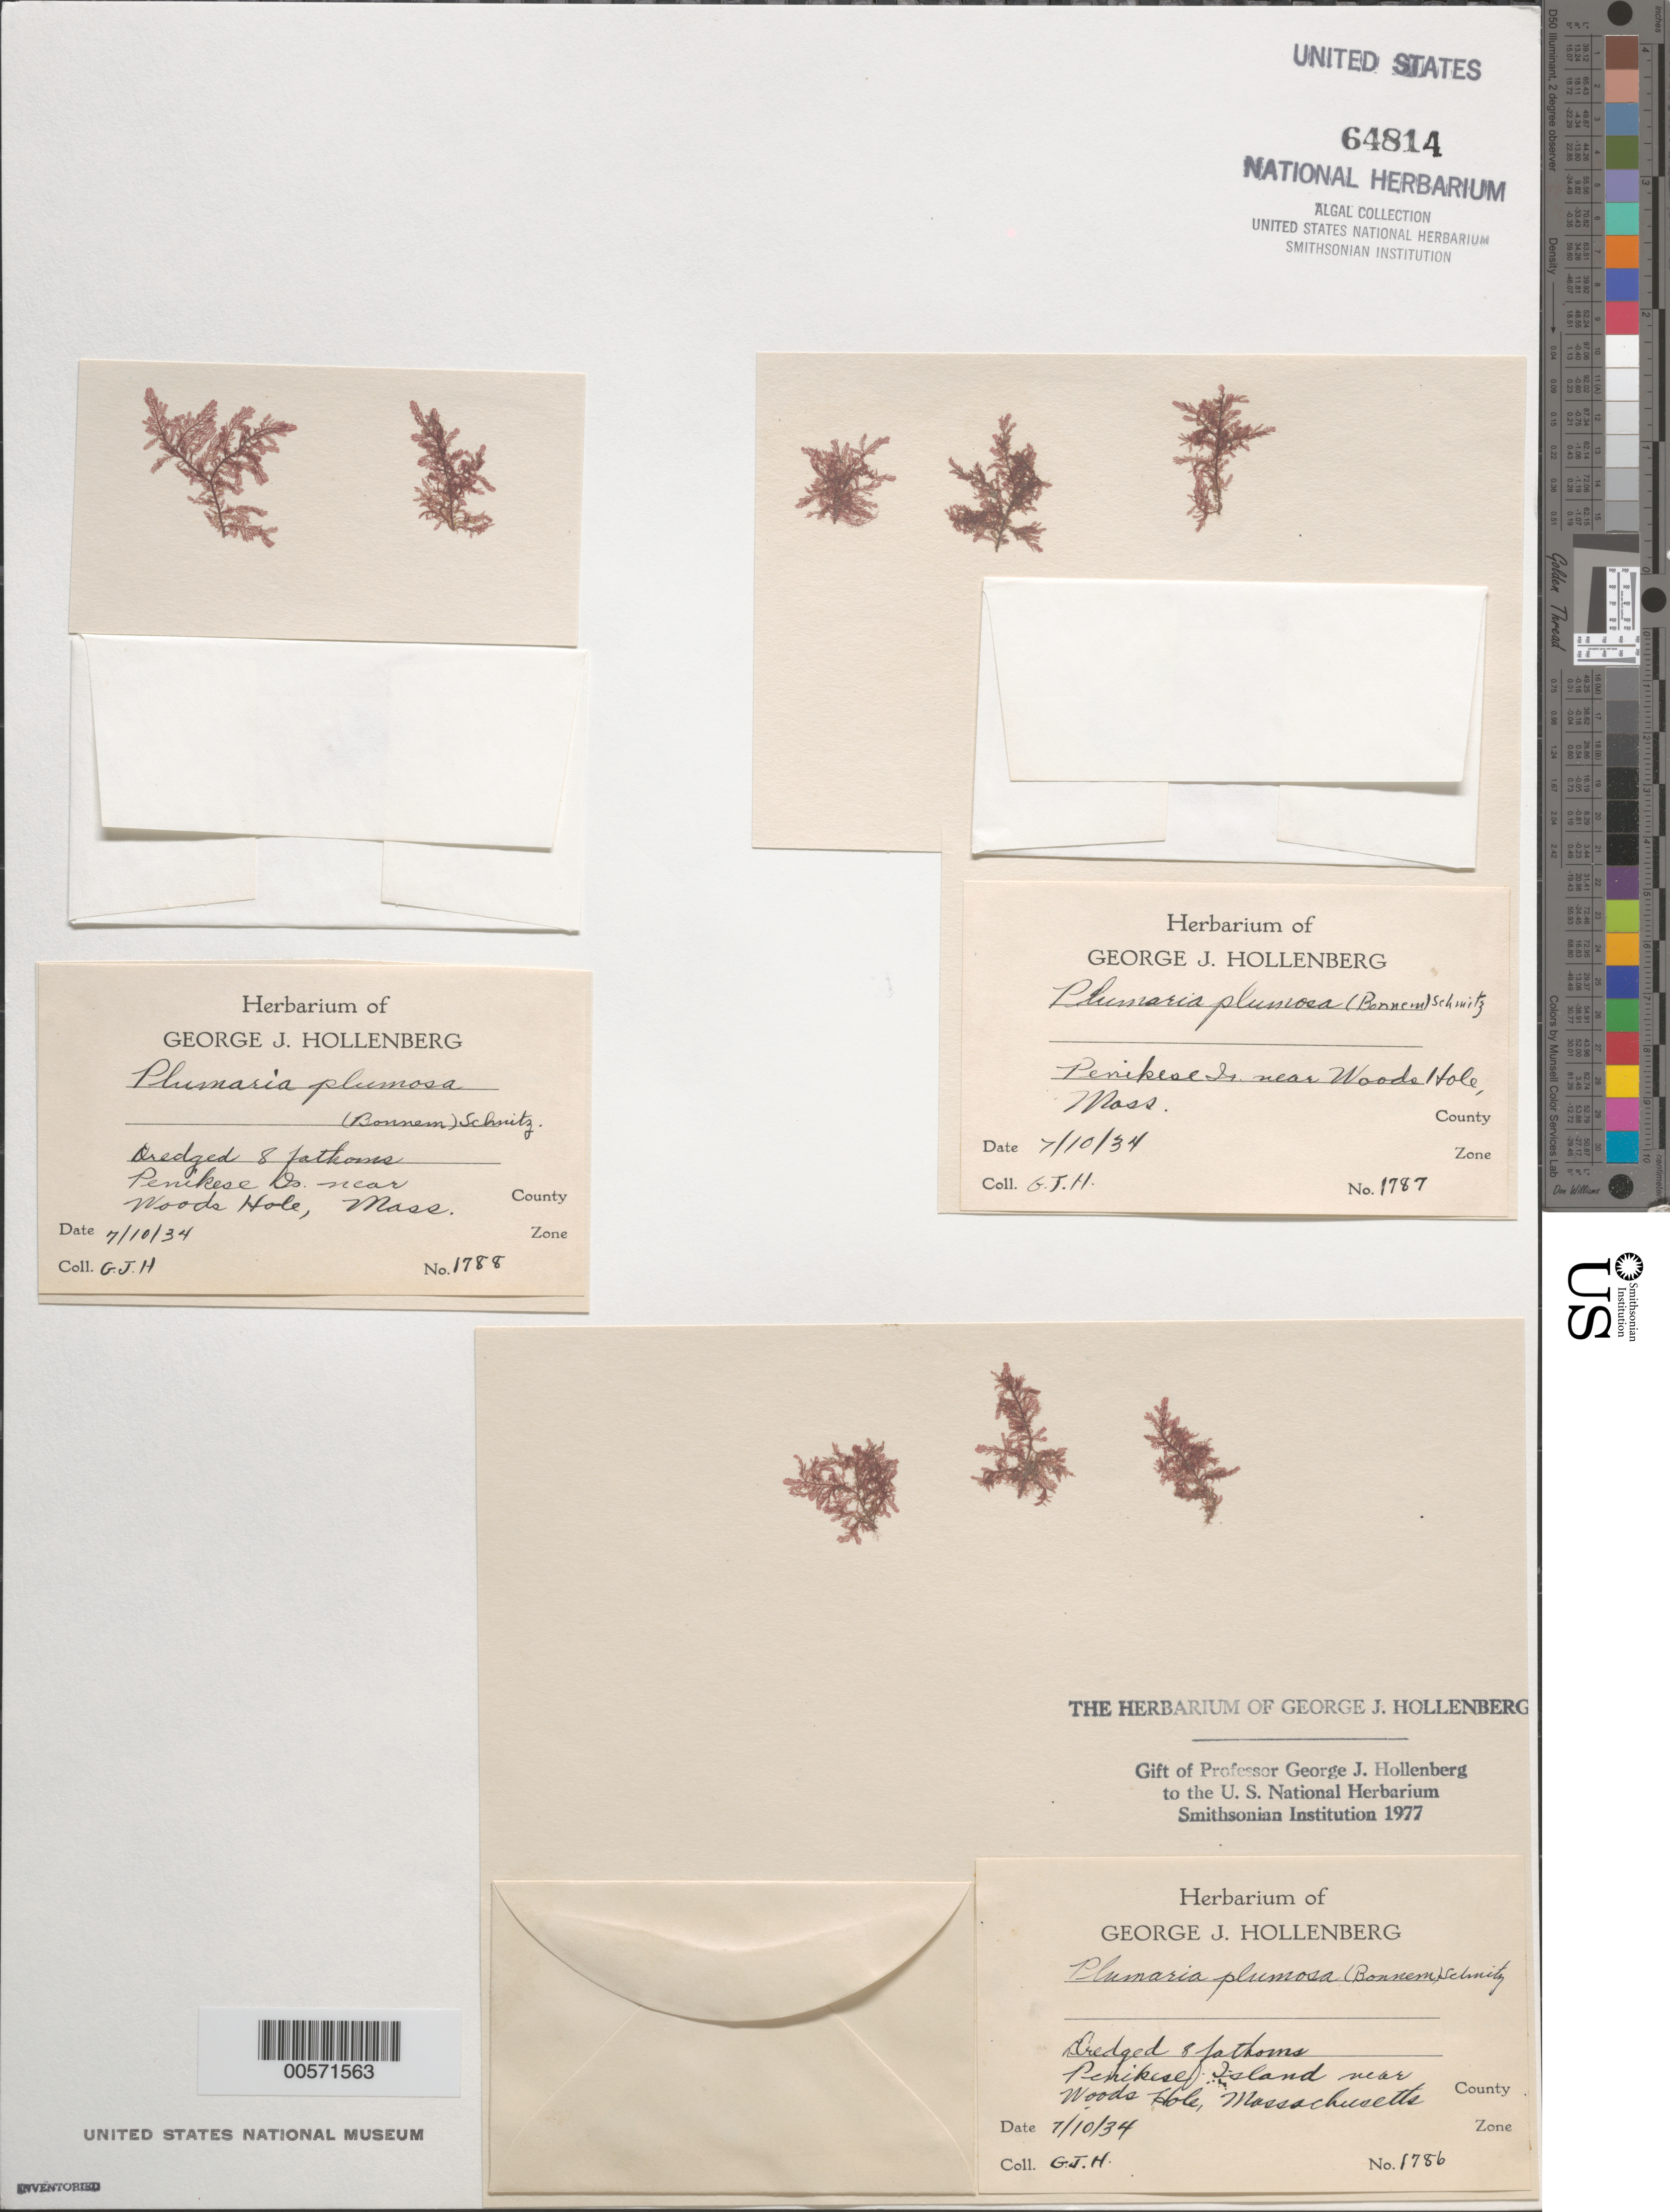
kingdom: Plantae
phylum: Rhodophyta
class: Florideophyceae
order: Ceramiales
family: Wrangeliaceae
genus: Plumaria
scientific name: Plumaria plumosa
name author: (Hudson) Kuntze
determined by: Hollenberg, George J.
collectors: G. Hollenberg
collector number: GJH 1786 & GJH 1787 & GJH 1788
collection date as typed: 10 Jul 1934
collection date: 1934-07-10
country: United States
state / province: Massachusetts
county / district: Dukes County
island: Penikese Island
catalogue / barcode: US 64814